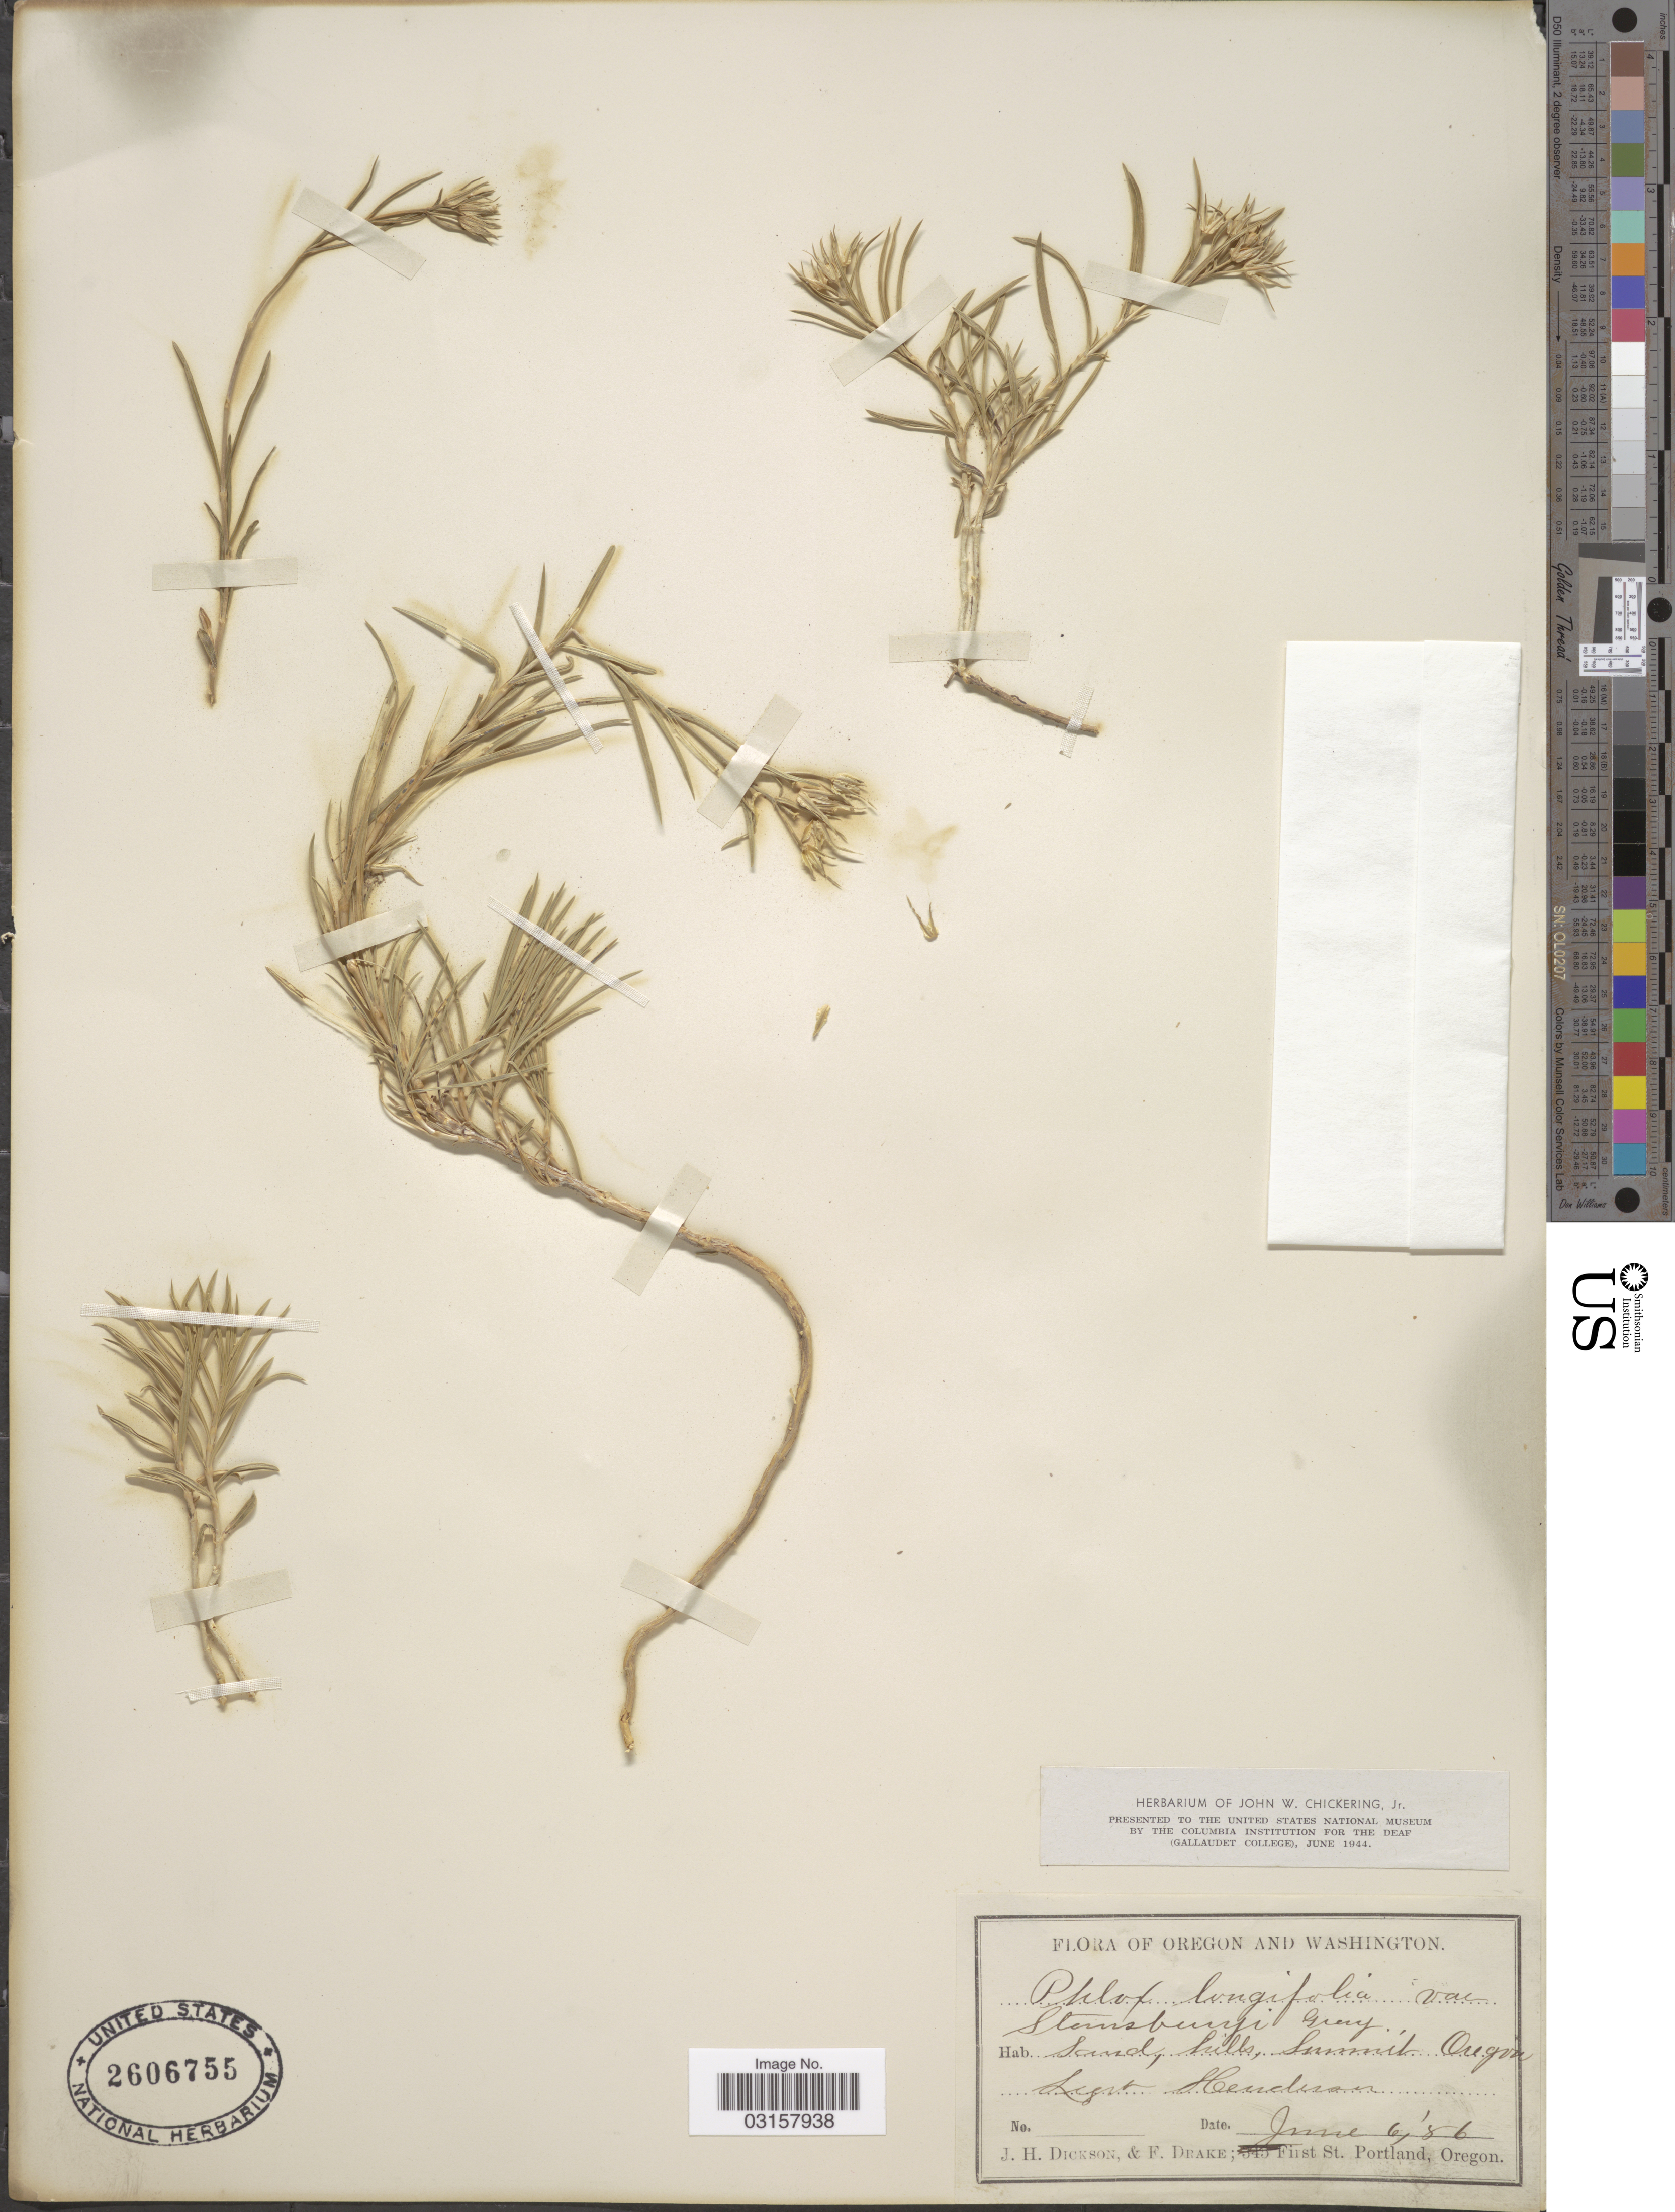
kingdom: Plantae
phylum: Tracheophyta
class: Magnoliopsida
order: Ericales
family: Polemoniaceae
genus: Phlox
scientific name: Phlox stansburyi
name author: (Torr.) A. Heller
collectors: J. Dickson & F. Drake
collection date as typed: Transcribed d/m/y: 6/6/86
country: United States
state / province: Oregon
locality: Sand, hills, Summit Oregon.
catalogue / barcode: US 2606755